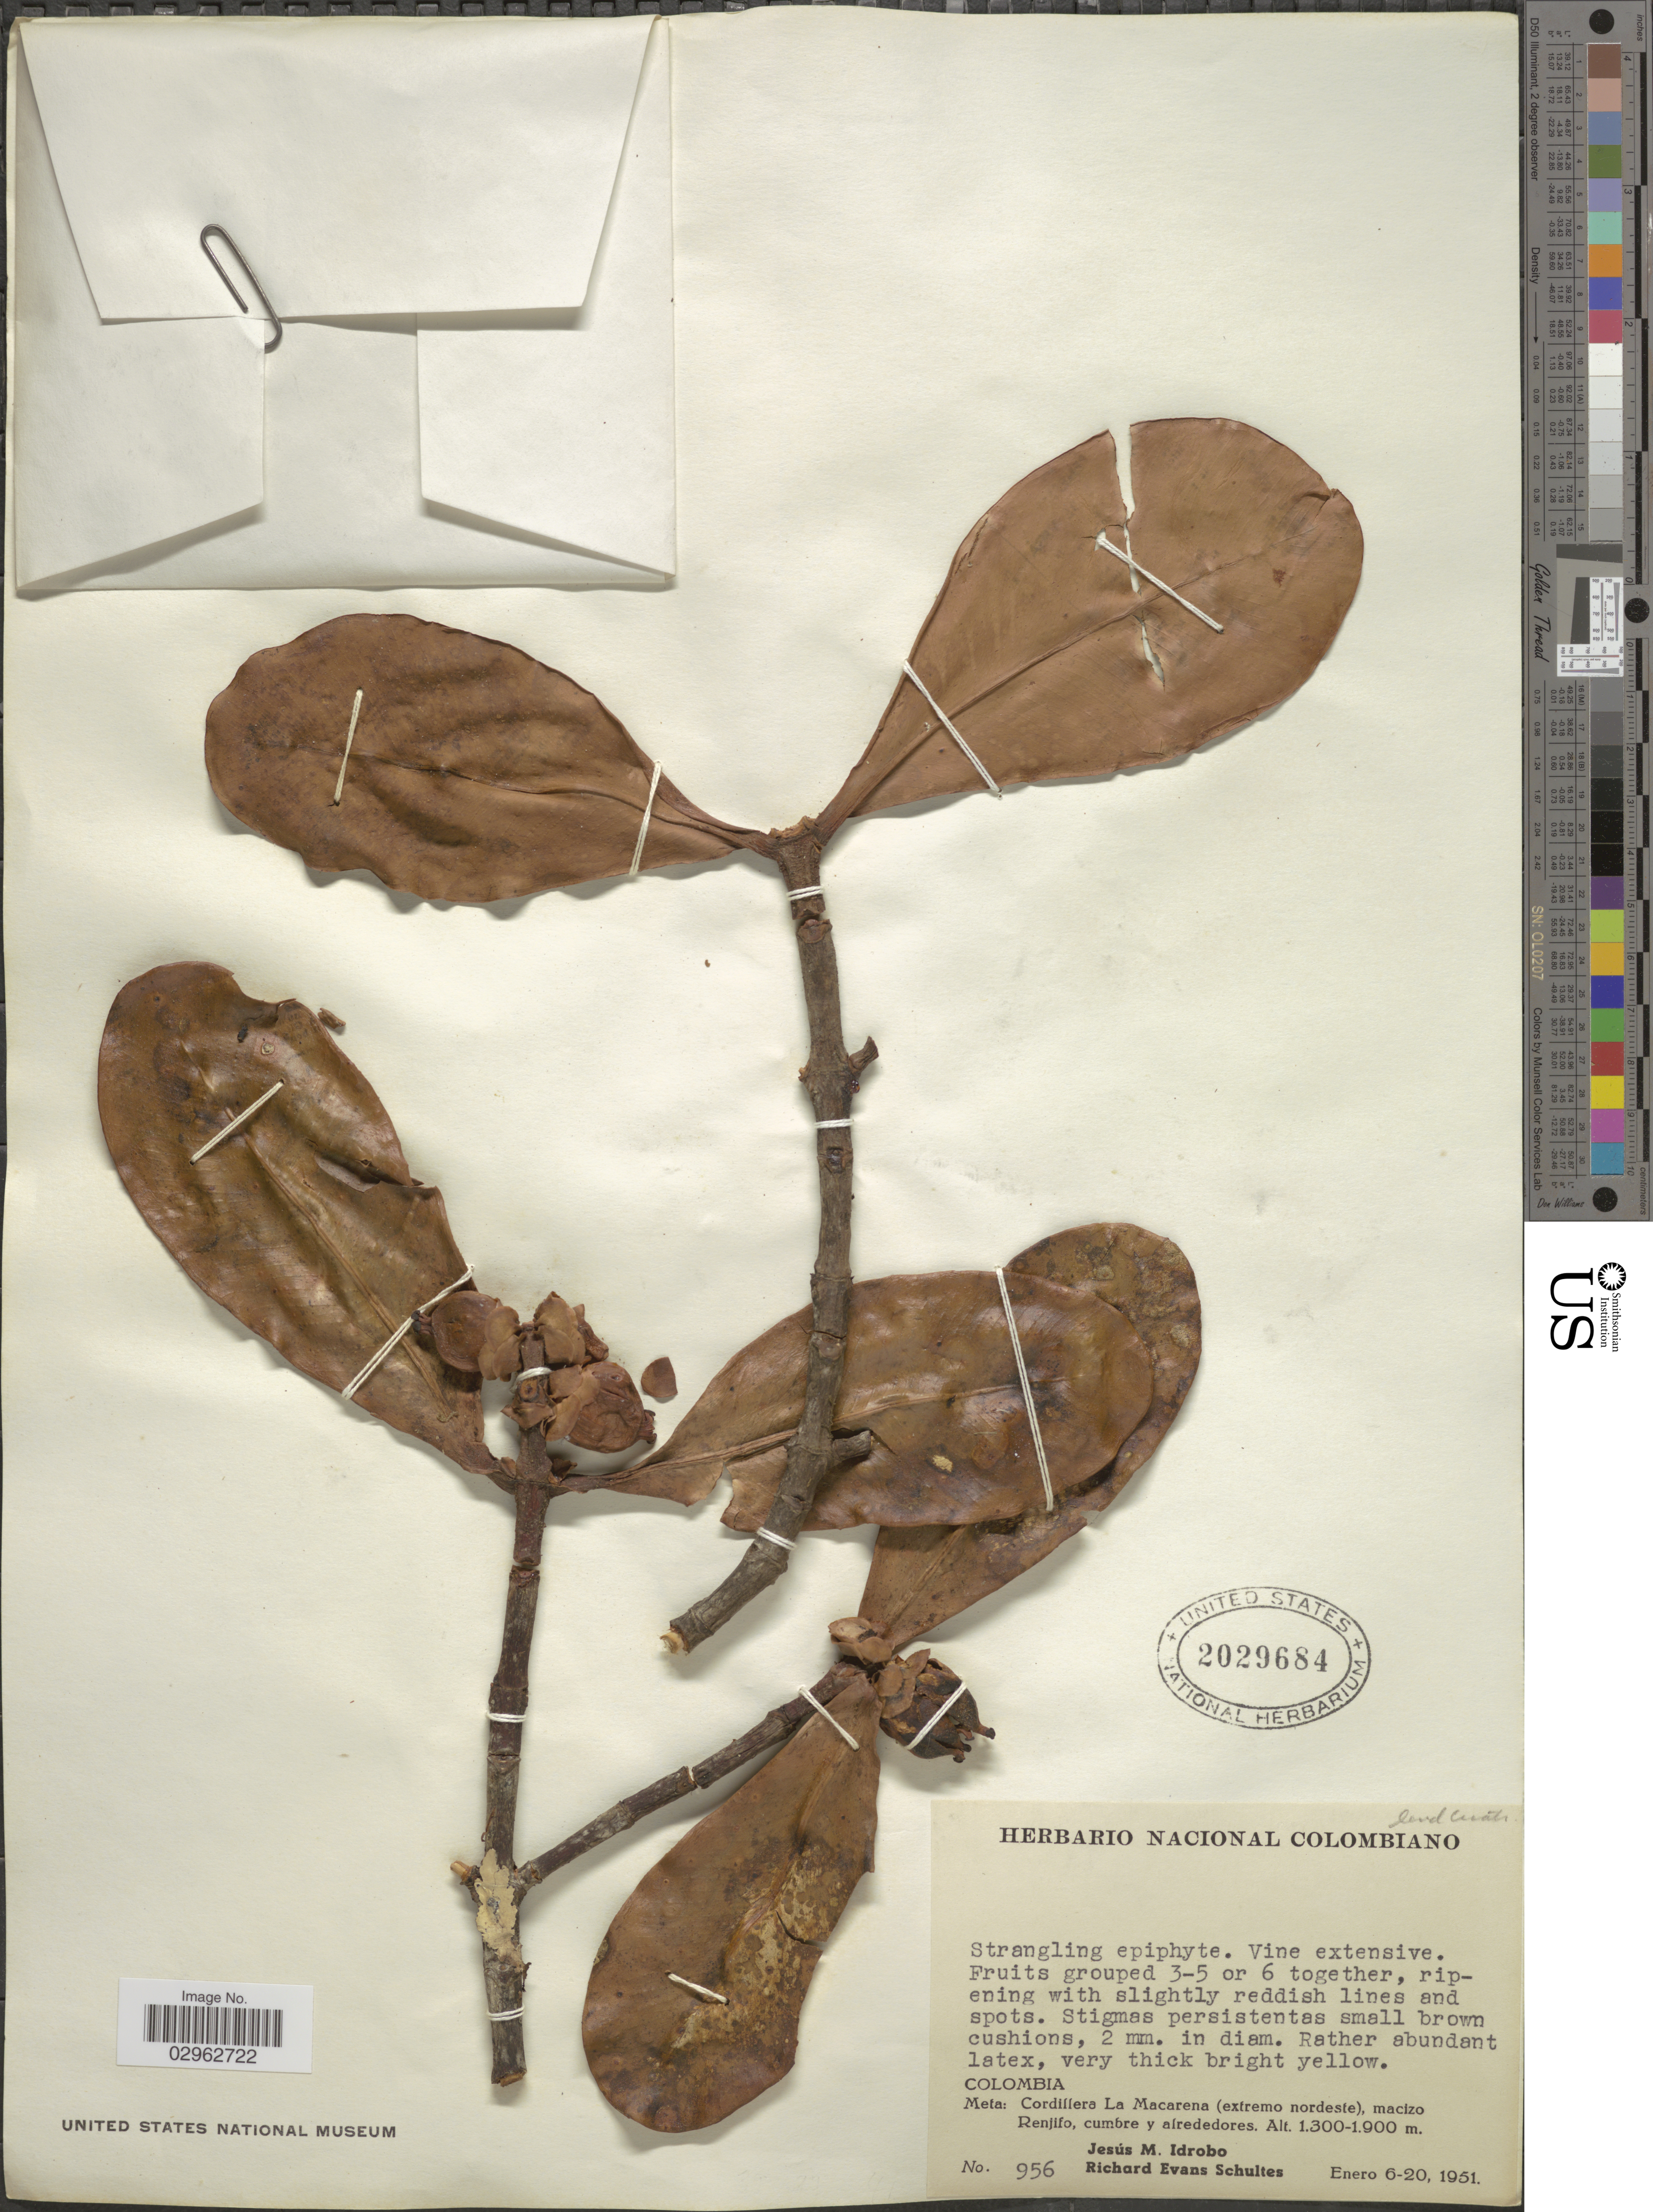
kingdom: Plantae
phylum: Tracheophyta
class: Magnoliopsida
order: Malpighiales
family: Clusiaceae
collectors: J. M. Idrobo & R. E. Schultes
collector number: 956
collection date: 1951-01-06/1951-01-20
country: Colombia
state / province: Meta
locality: Cordillera La Macarena (extremo nordeste), macizo Renjifo, cumbre y alrededores.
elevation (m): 1300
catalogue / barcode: US 2029684